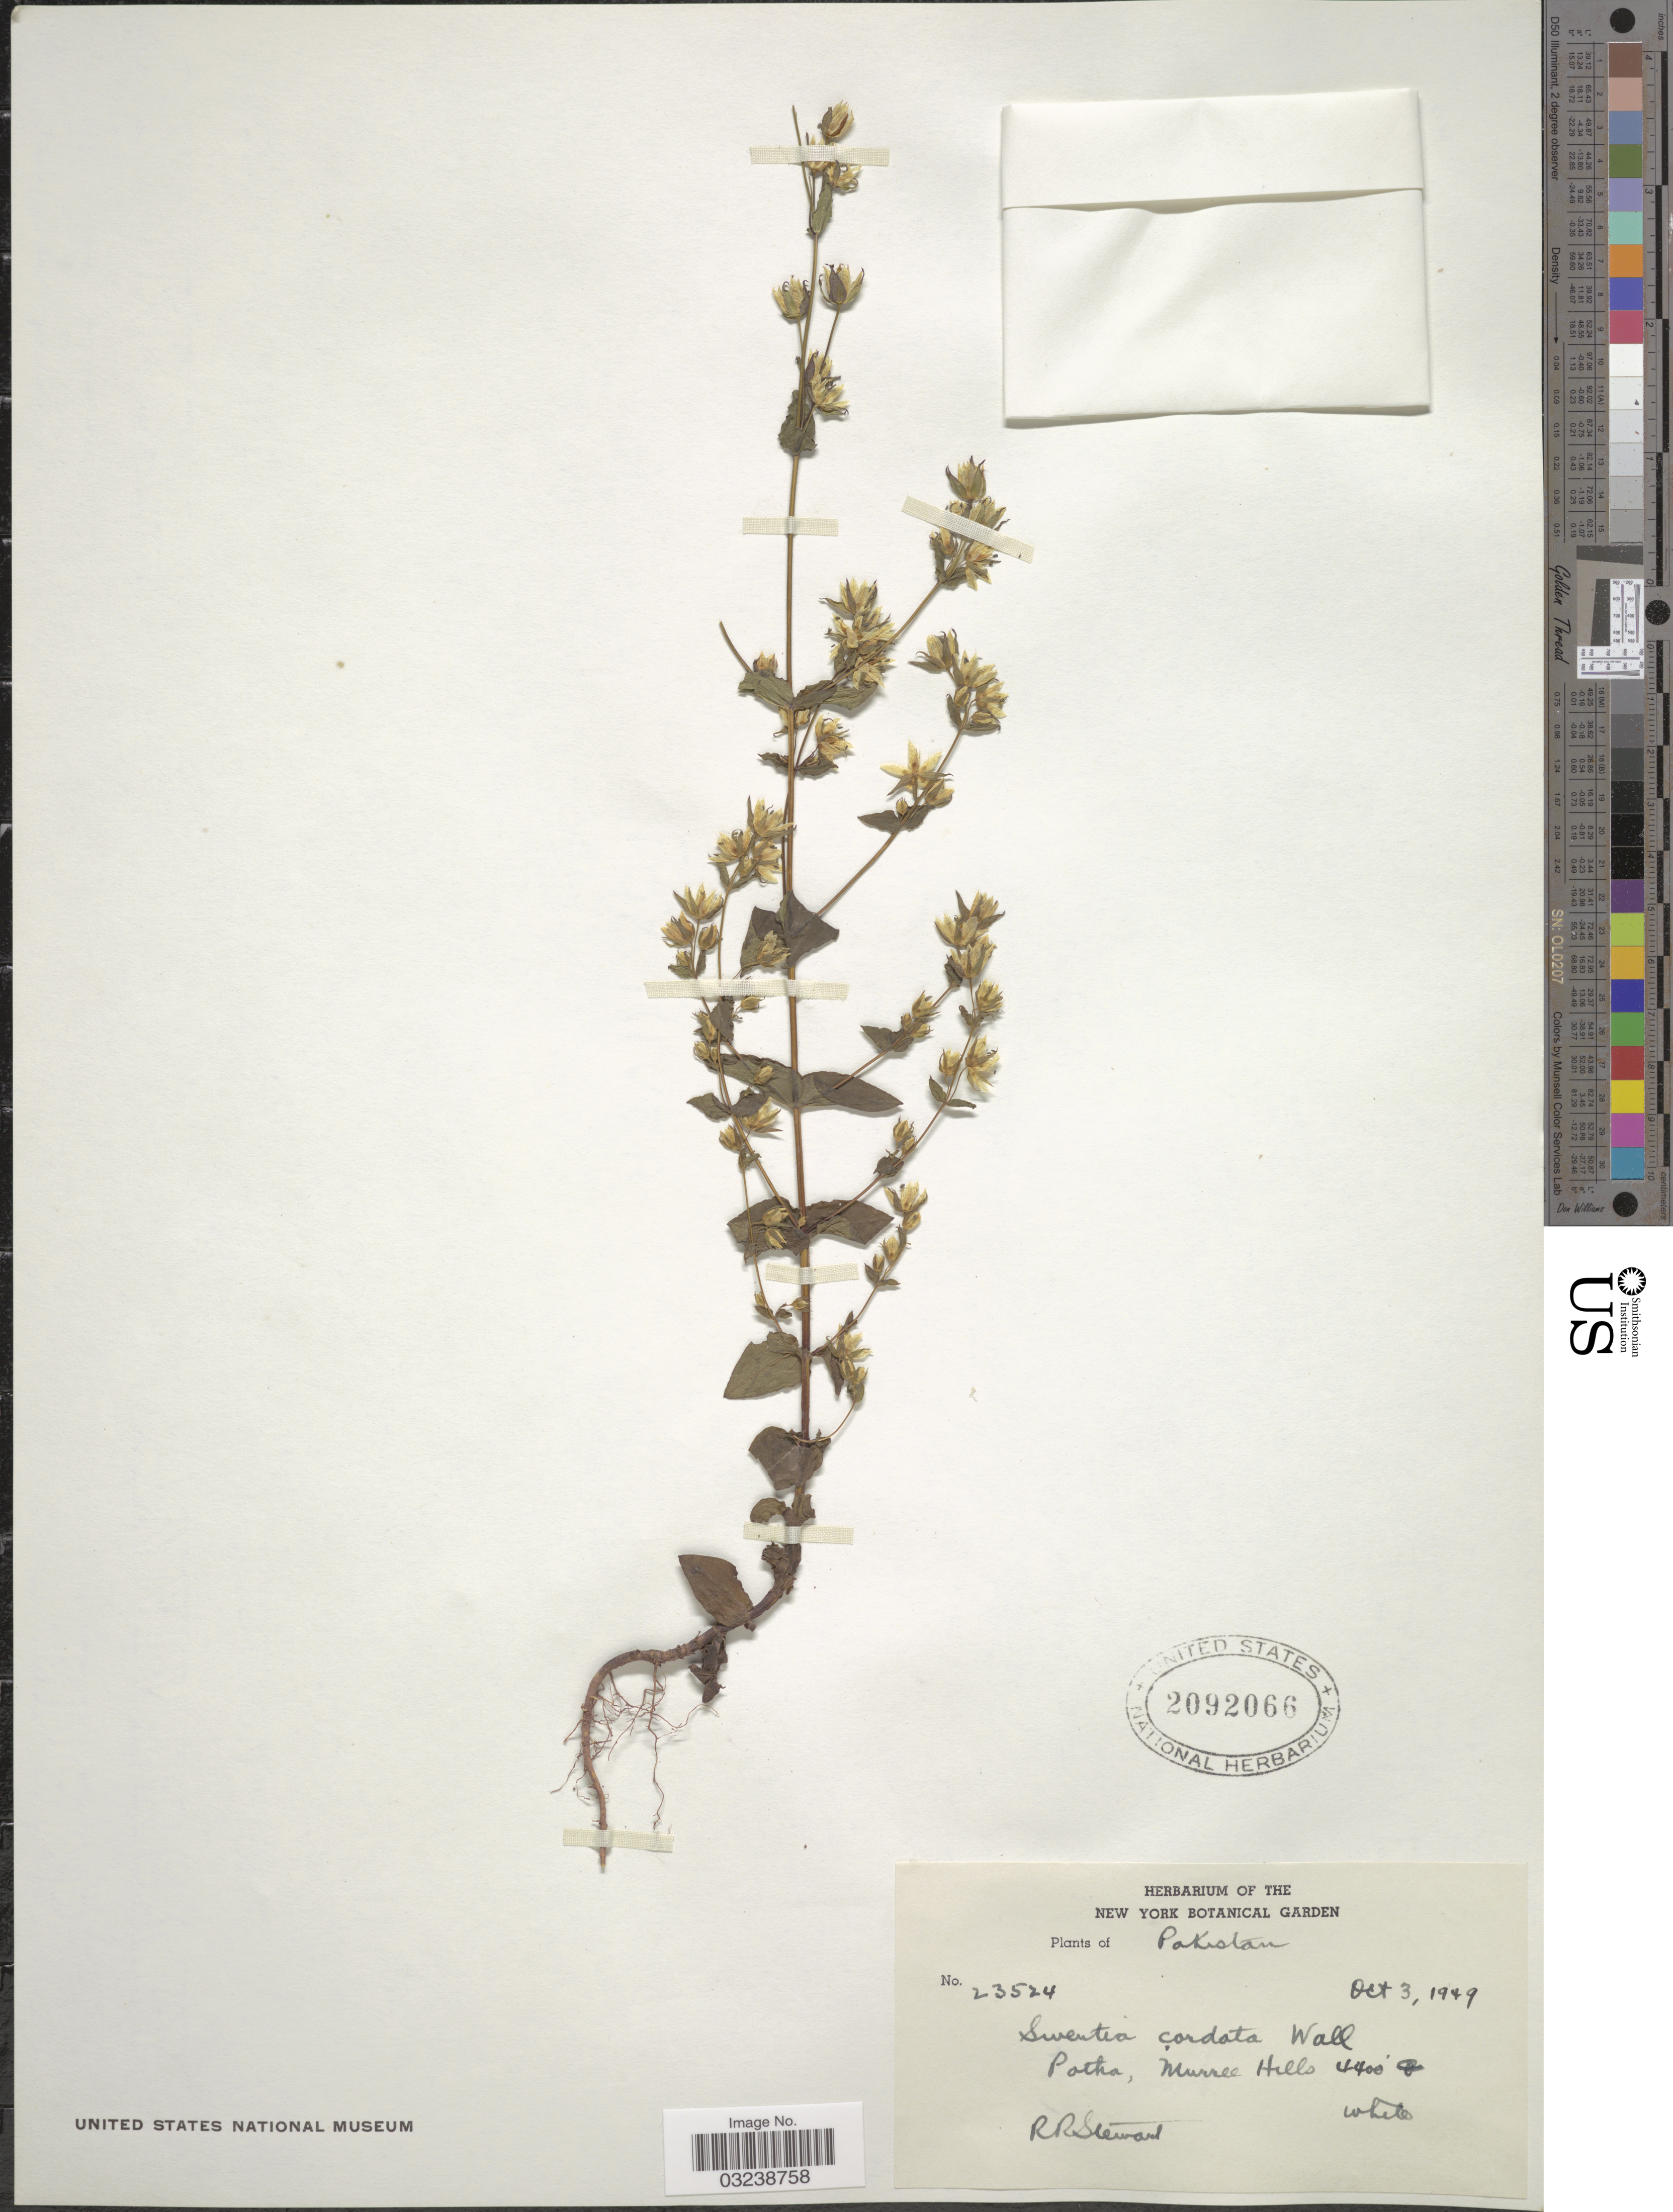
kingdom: Plantae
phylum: Tracheophyta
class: Magnoliopsida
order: Gentianales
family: Gentianaceae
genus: Swertia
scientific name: Swertia cordata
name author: (Wall. ex G. Don) C.B. Clarke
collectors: R. Stewart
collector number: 23524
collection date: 1949-10-03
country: Pakistan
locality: Potha, Murree Hills.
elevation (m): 1341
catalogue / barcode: US 2092066